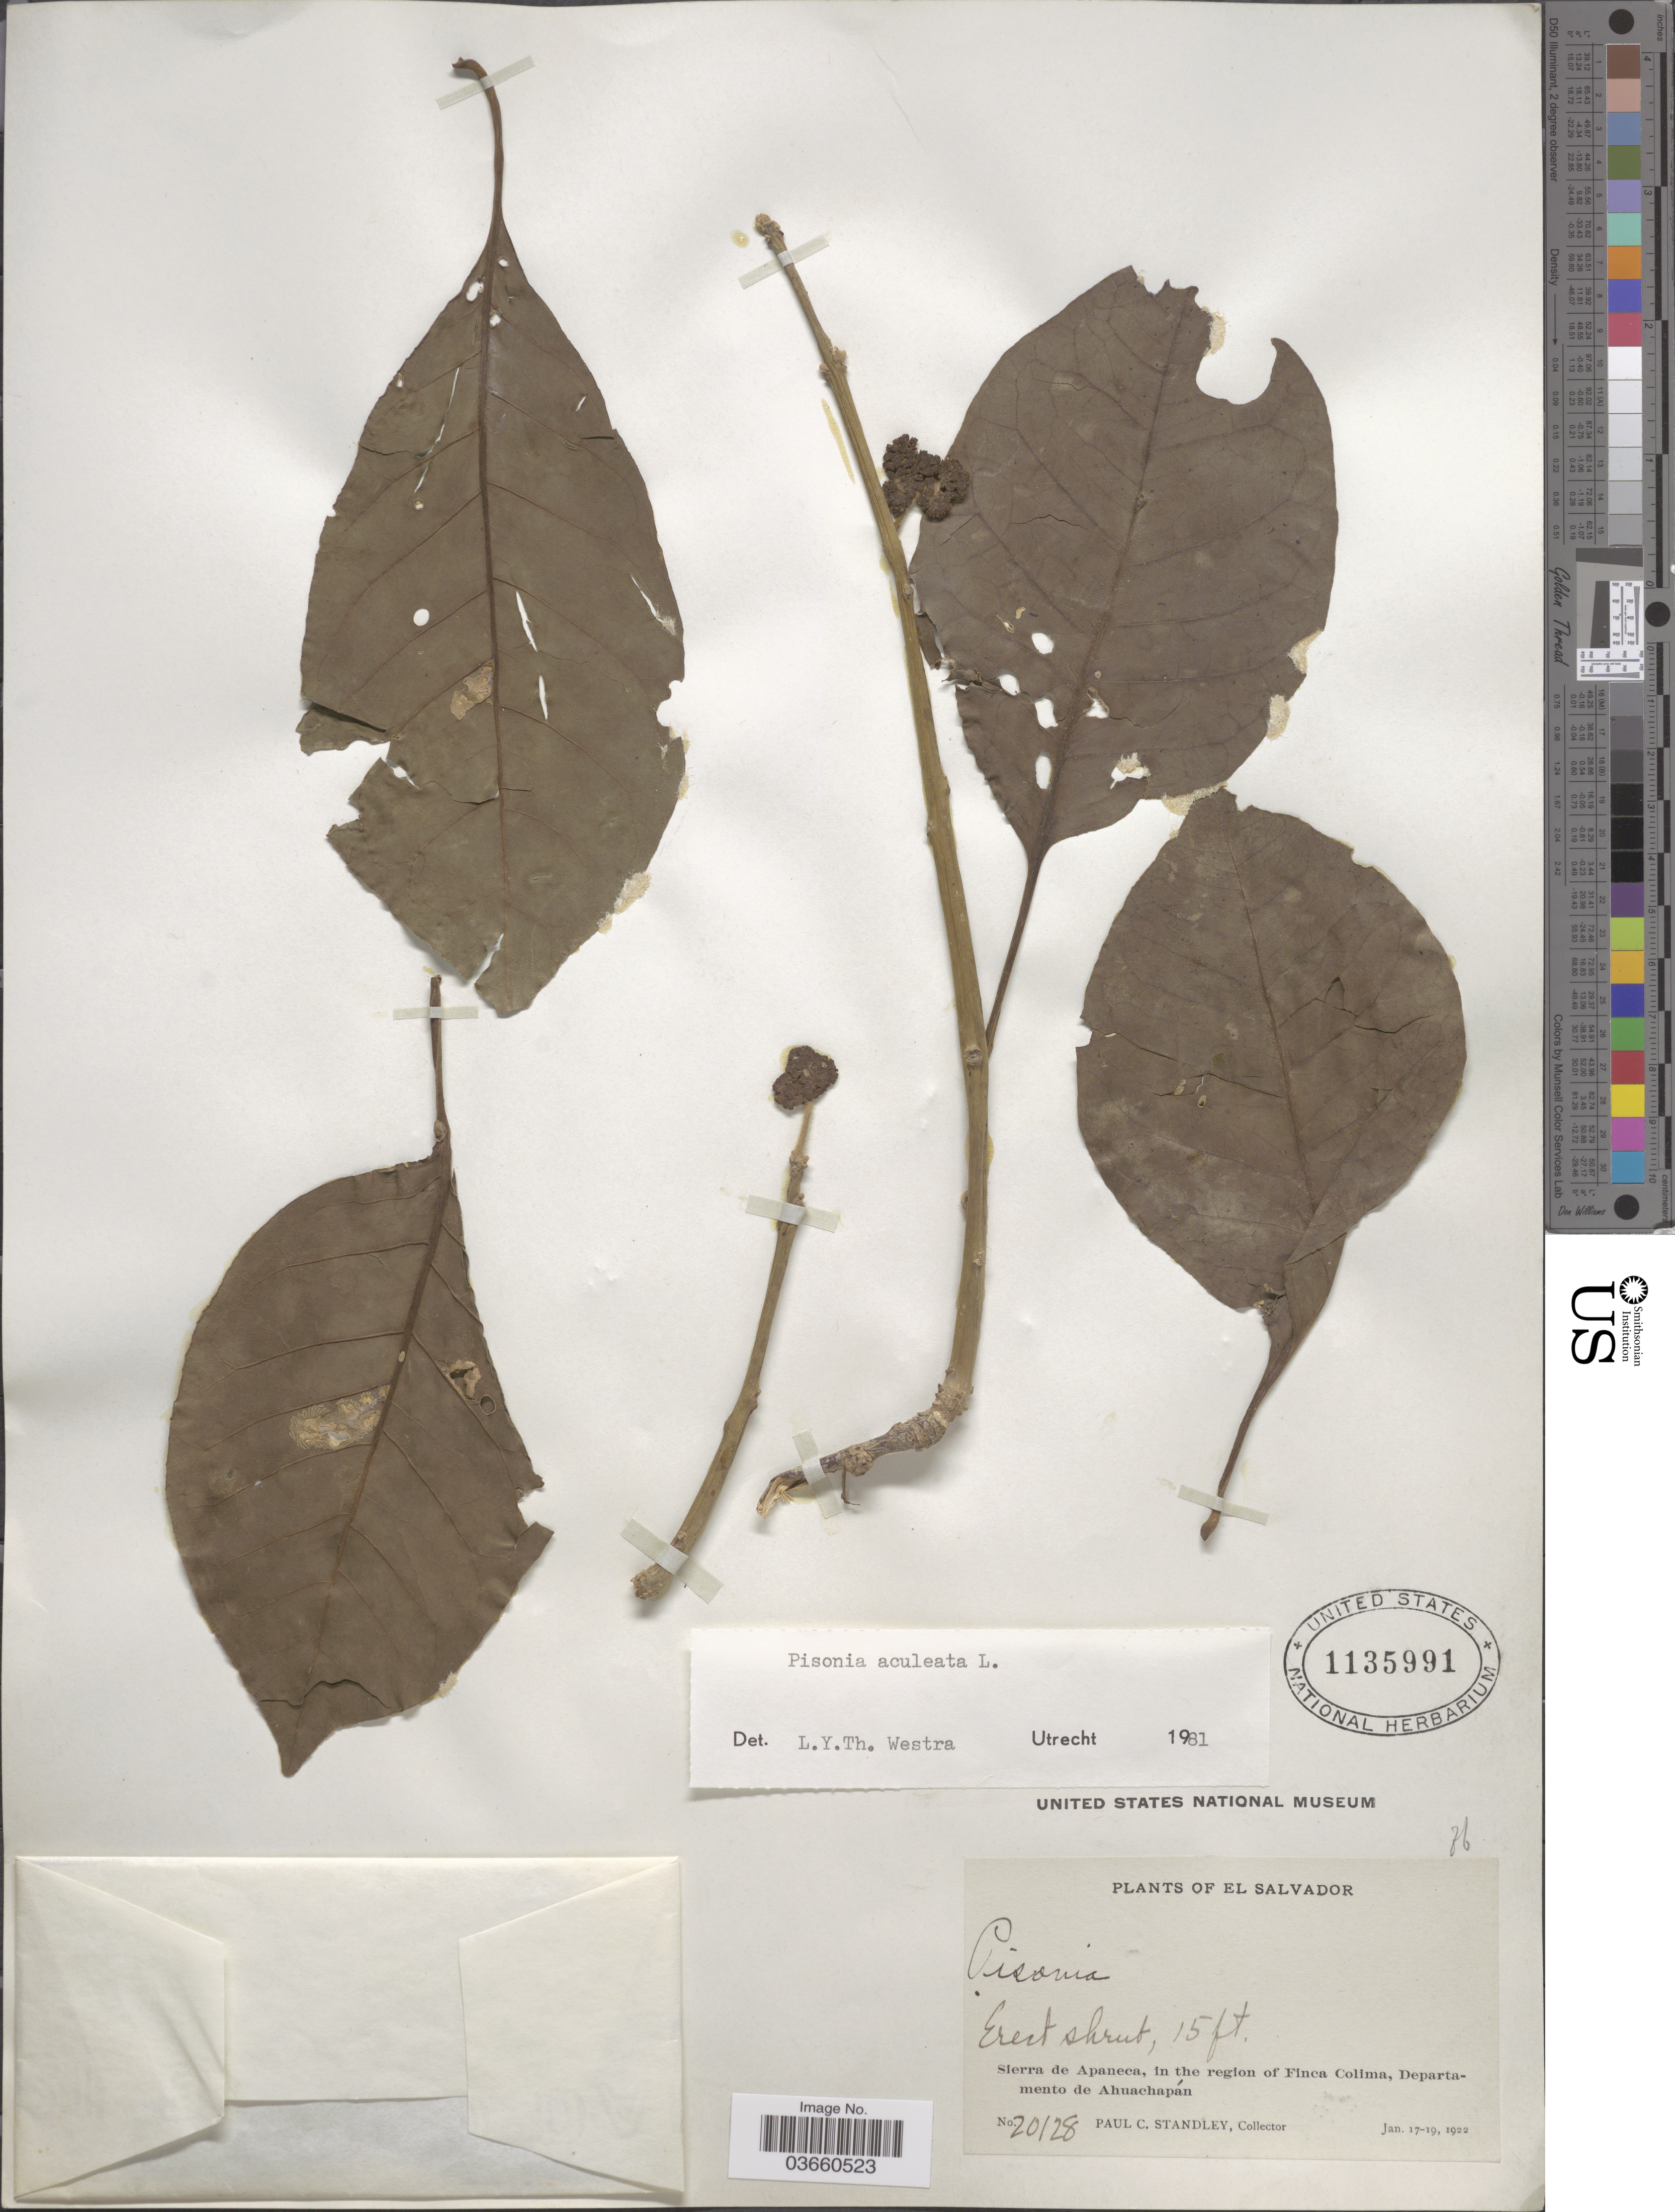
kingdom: Plantae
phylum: Tracheophyta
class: Magnoliopsida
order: Caryophyllales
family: Nyctaginaceae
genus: Pisonia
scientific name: Pisonia aculeata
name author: L.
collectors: P. C. Standley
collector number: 20128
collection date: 1922-01-17/1922-01-19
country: El Salvador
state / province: Ahuachapan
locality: Sierra de Apaneca, in the region of Finca Colima, Departamento de Ahuachapán.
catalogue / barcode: US 1135991